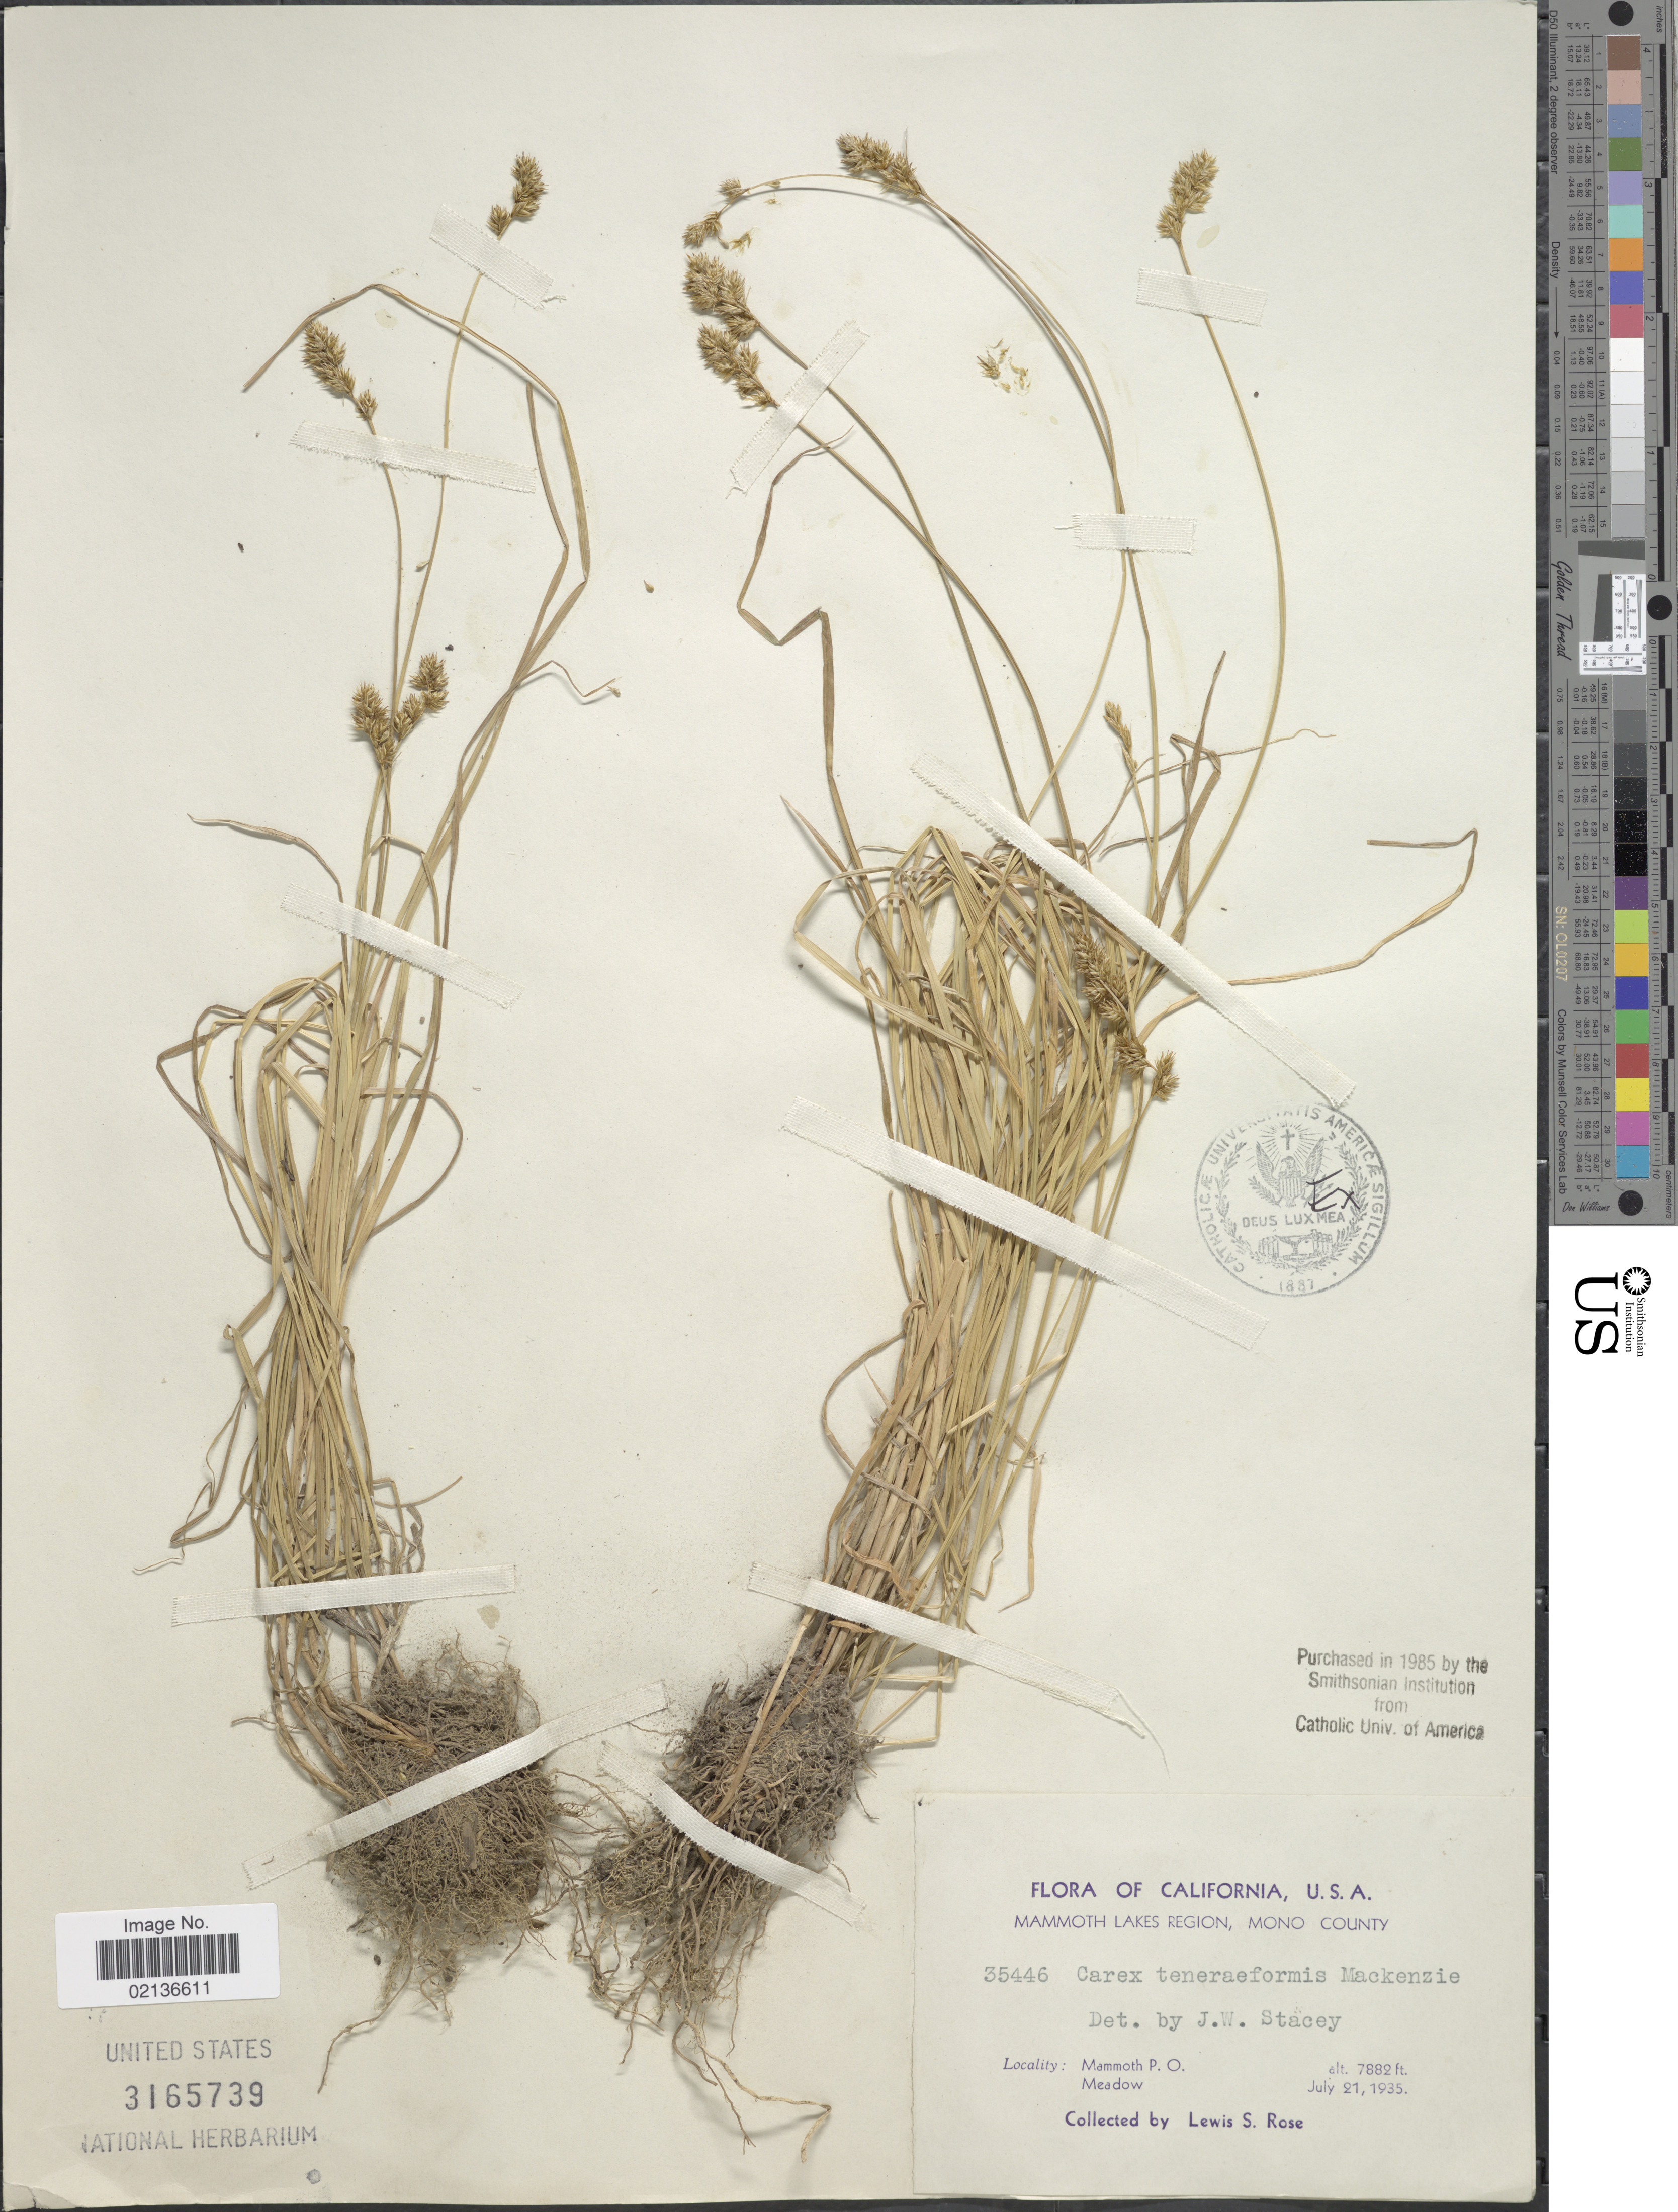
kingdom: Plantae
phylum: Tracheophyta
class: Liliopsida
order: Poales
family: Cyperaceae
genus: Carex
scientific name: Carex subfusca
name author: W. Boott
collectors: L. S. Rose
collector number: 35446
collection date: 1935-07-21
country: United States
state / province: California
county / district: Mono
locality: Mammoth Lakes Region, Mono County, Mammoth P.O., Meadow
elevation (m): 2402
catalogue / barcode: US 3165739